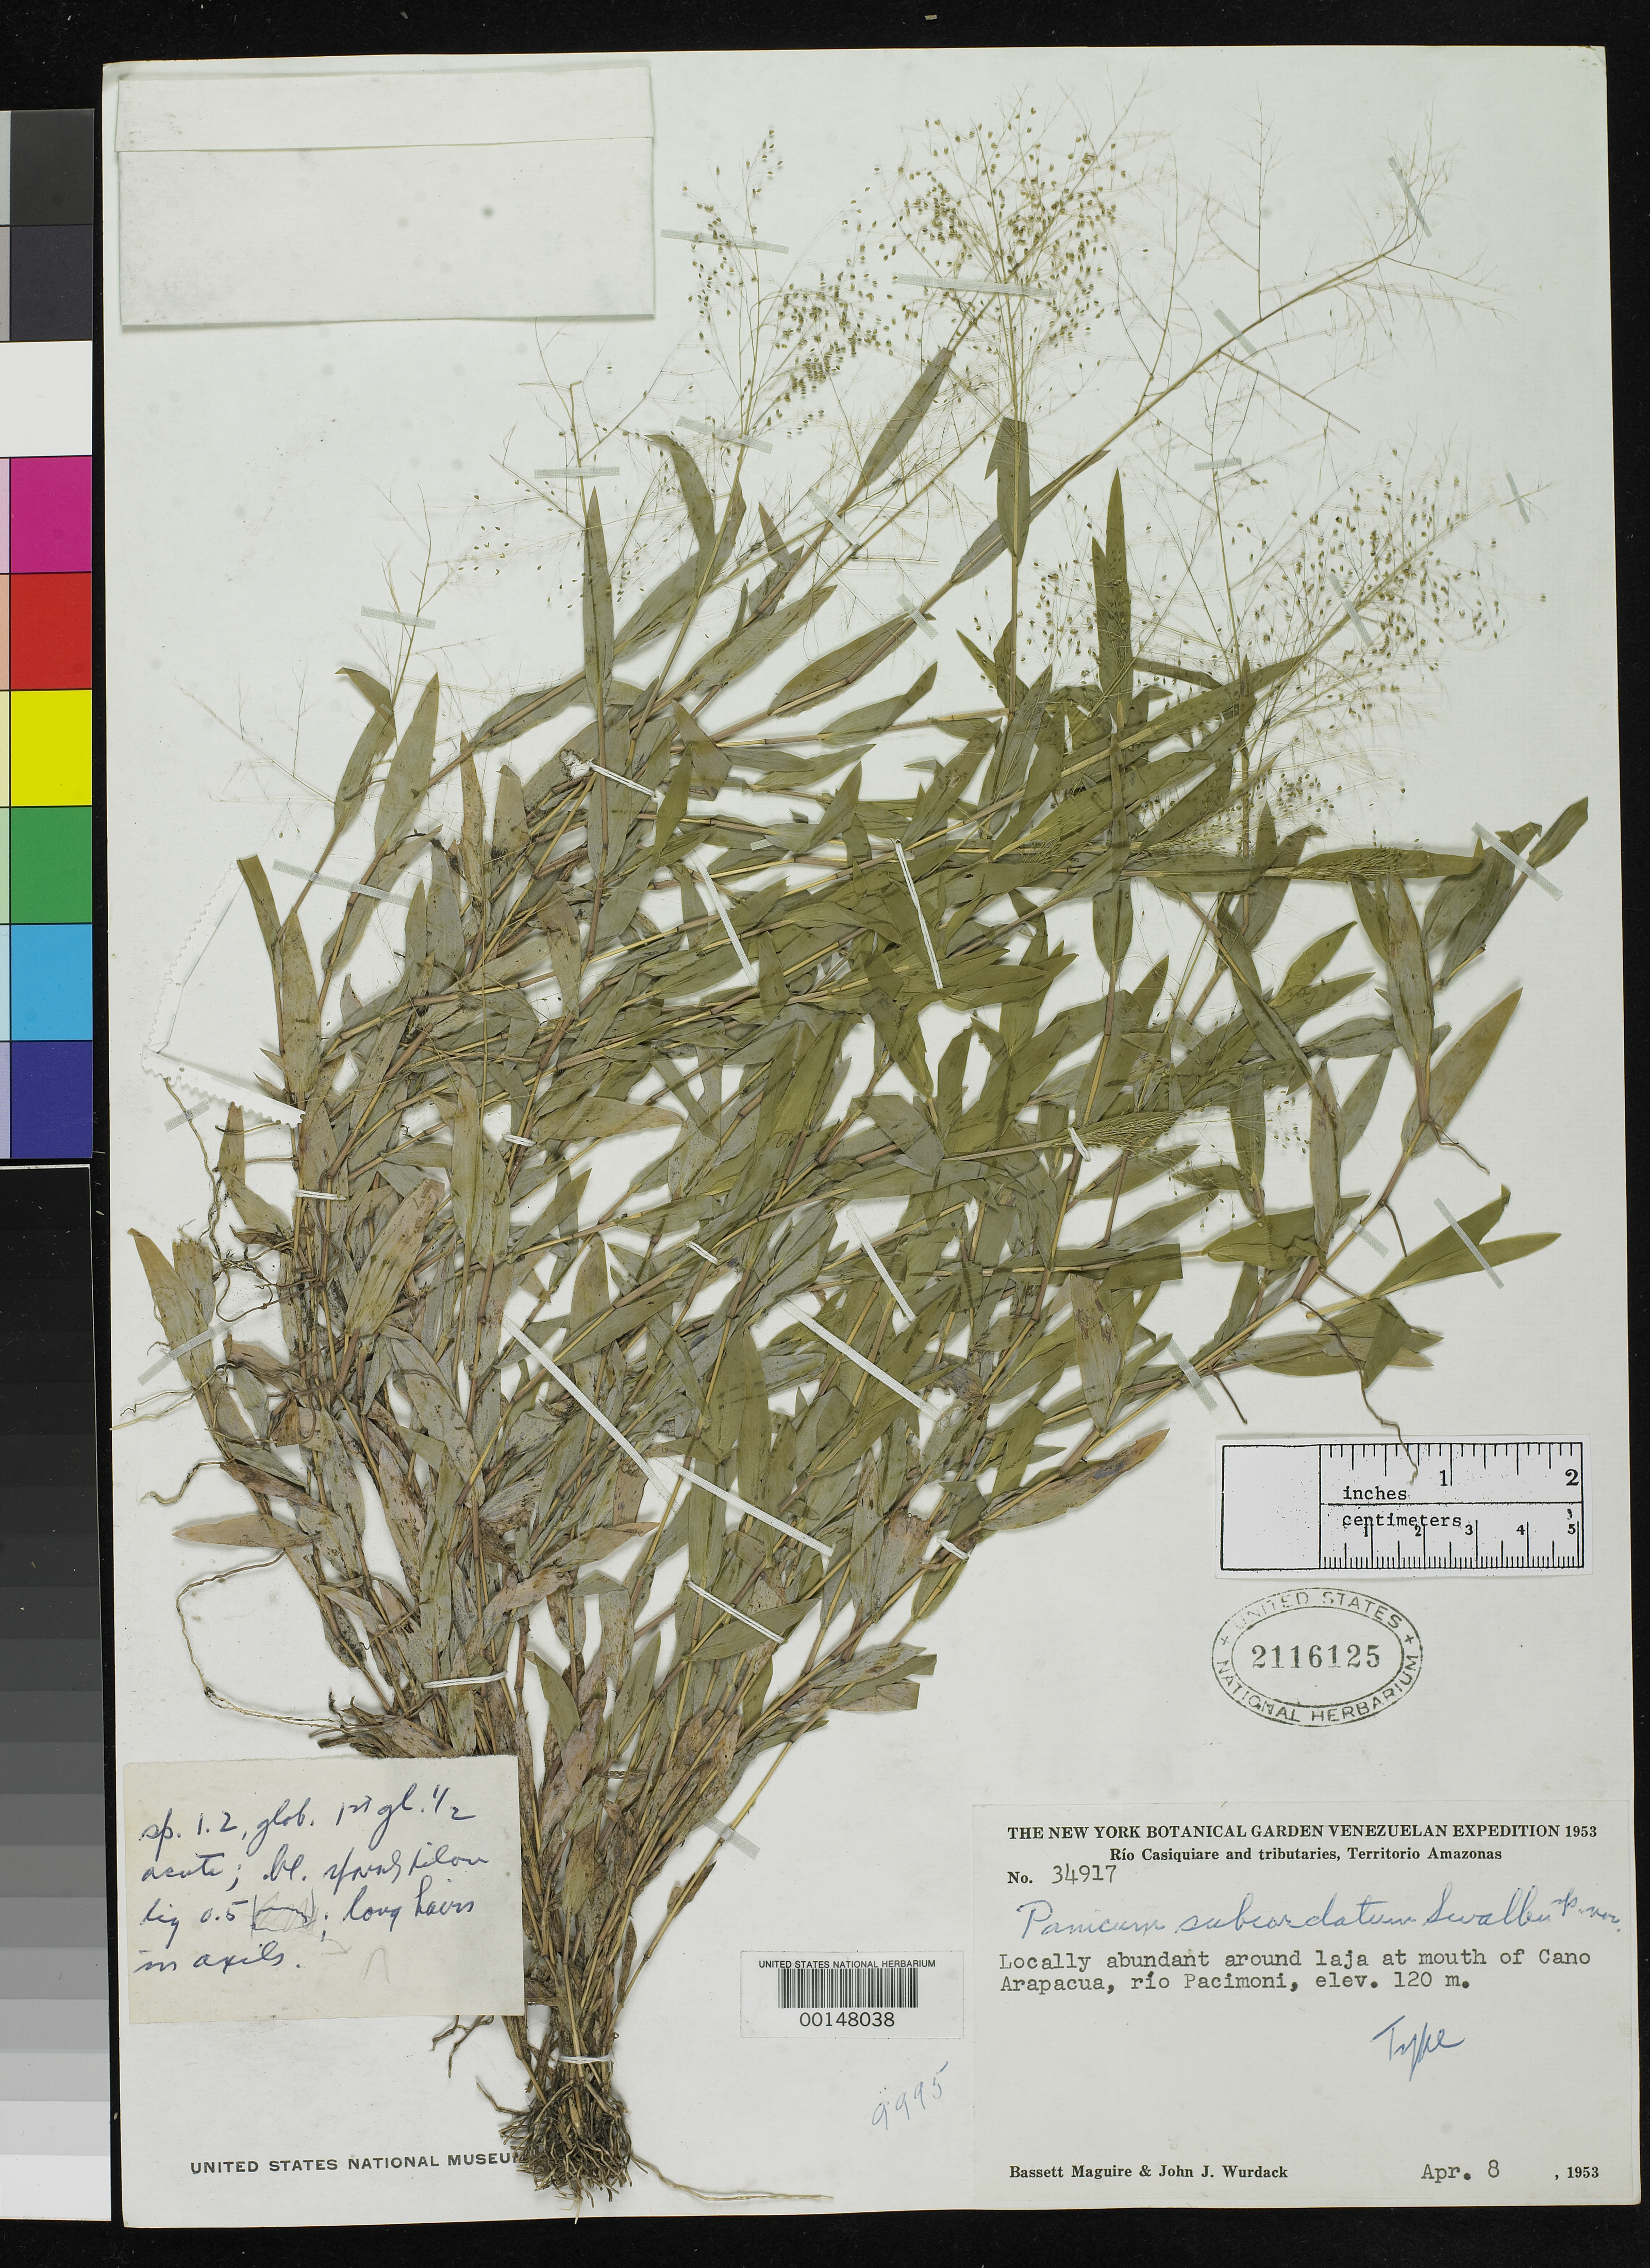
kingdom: Plantae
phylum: Tracheophyta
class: Liliopsida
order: Poales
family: Poaceae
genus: Panicum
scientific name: Panicum subcordatum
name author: Swallen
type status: Holotype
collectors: B. Maguire & J. J. Wurdack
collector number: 34917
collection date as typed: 08 Apr 1953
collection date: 1953-04-08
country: Venezuela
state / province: Amazonas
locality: Mouth of Cano Arapacua, Rio Pacimoni.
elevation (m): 120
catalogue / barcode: US 2116125